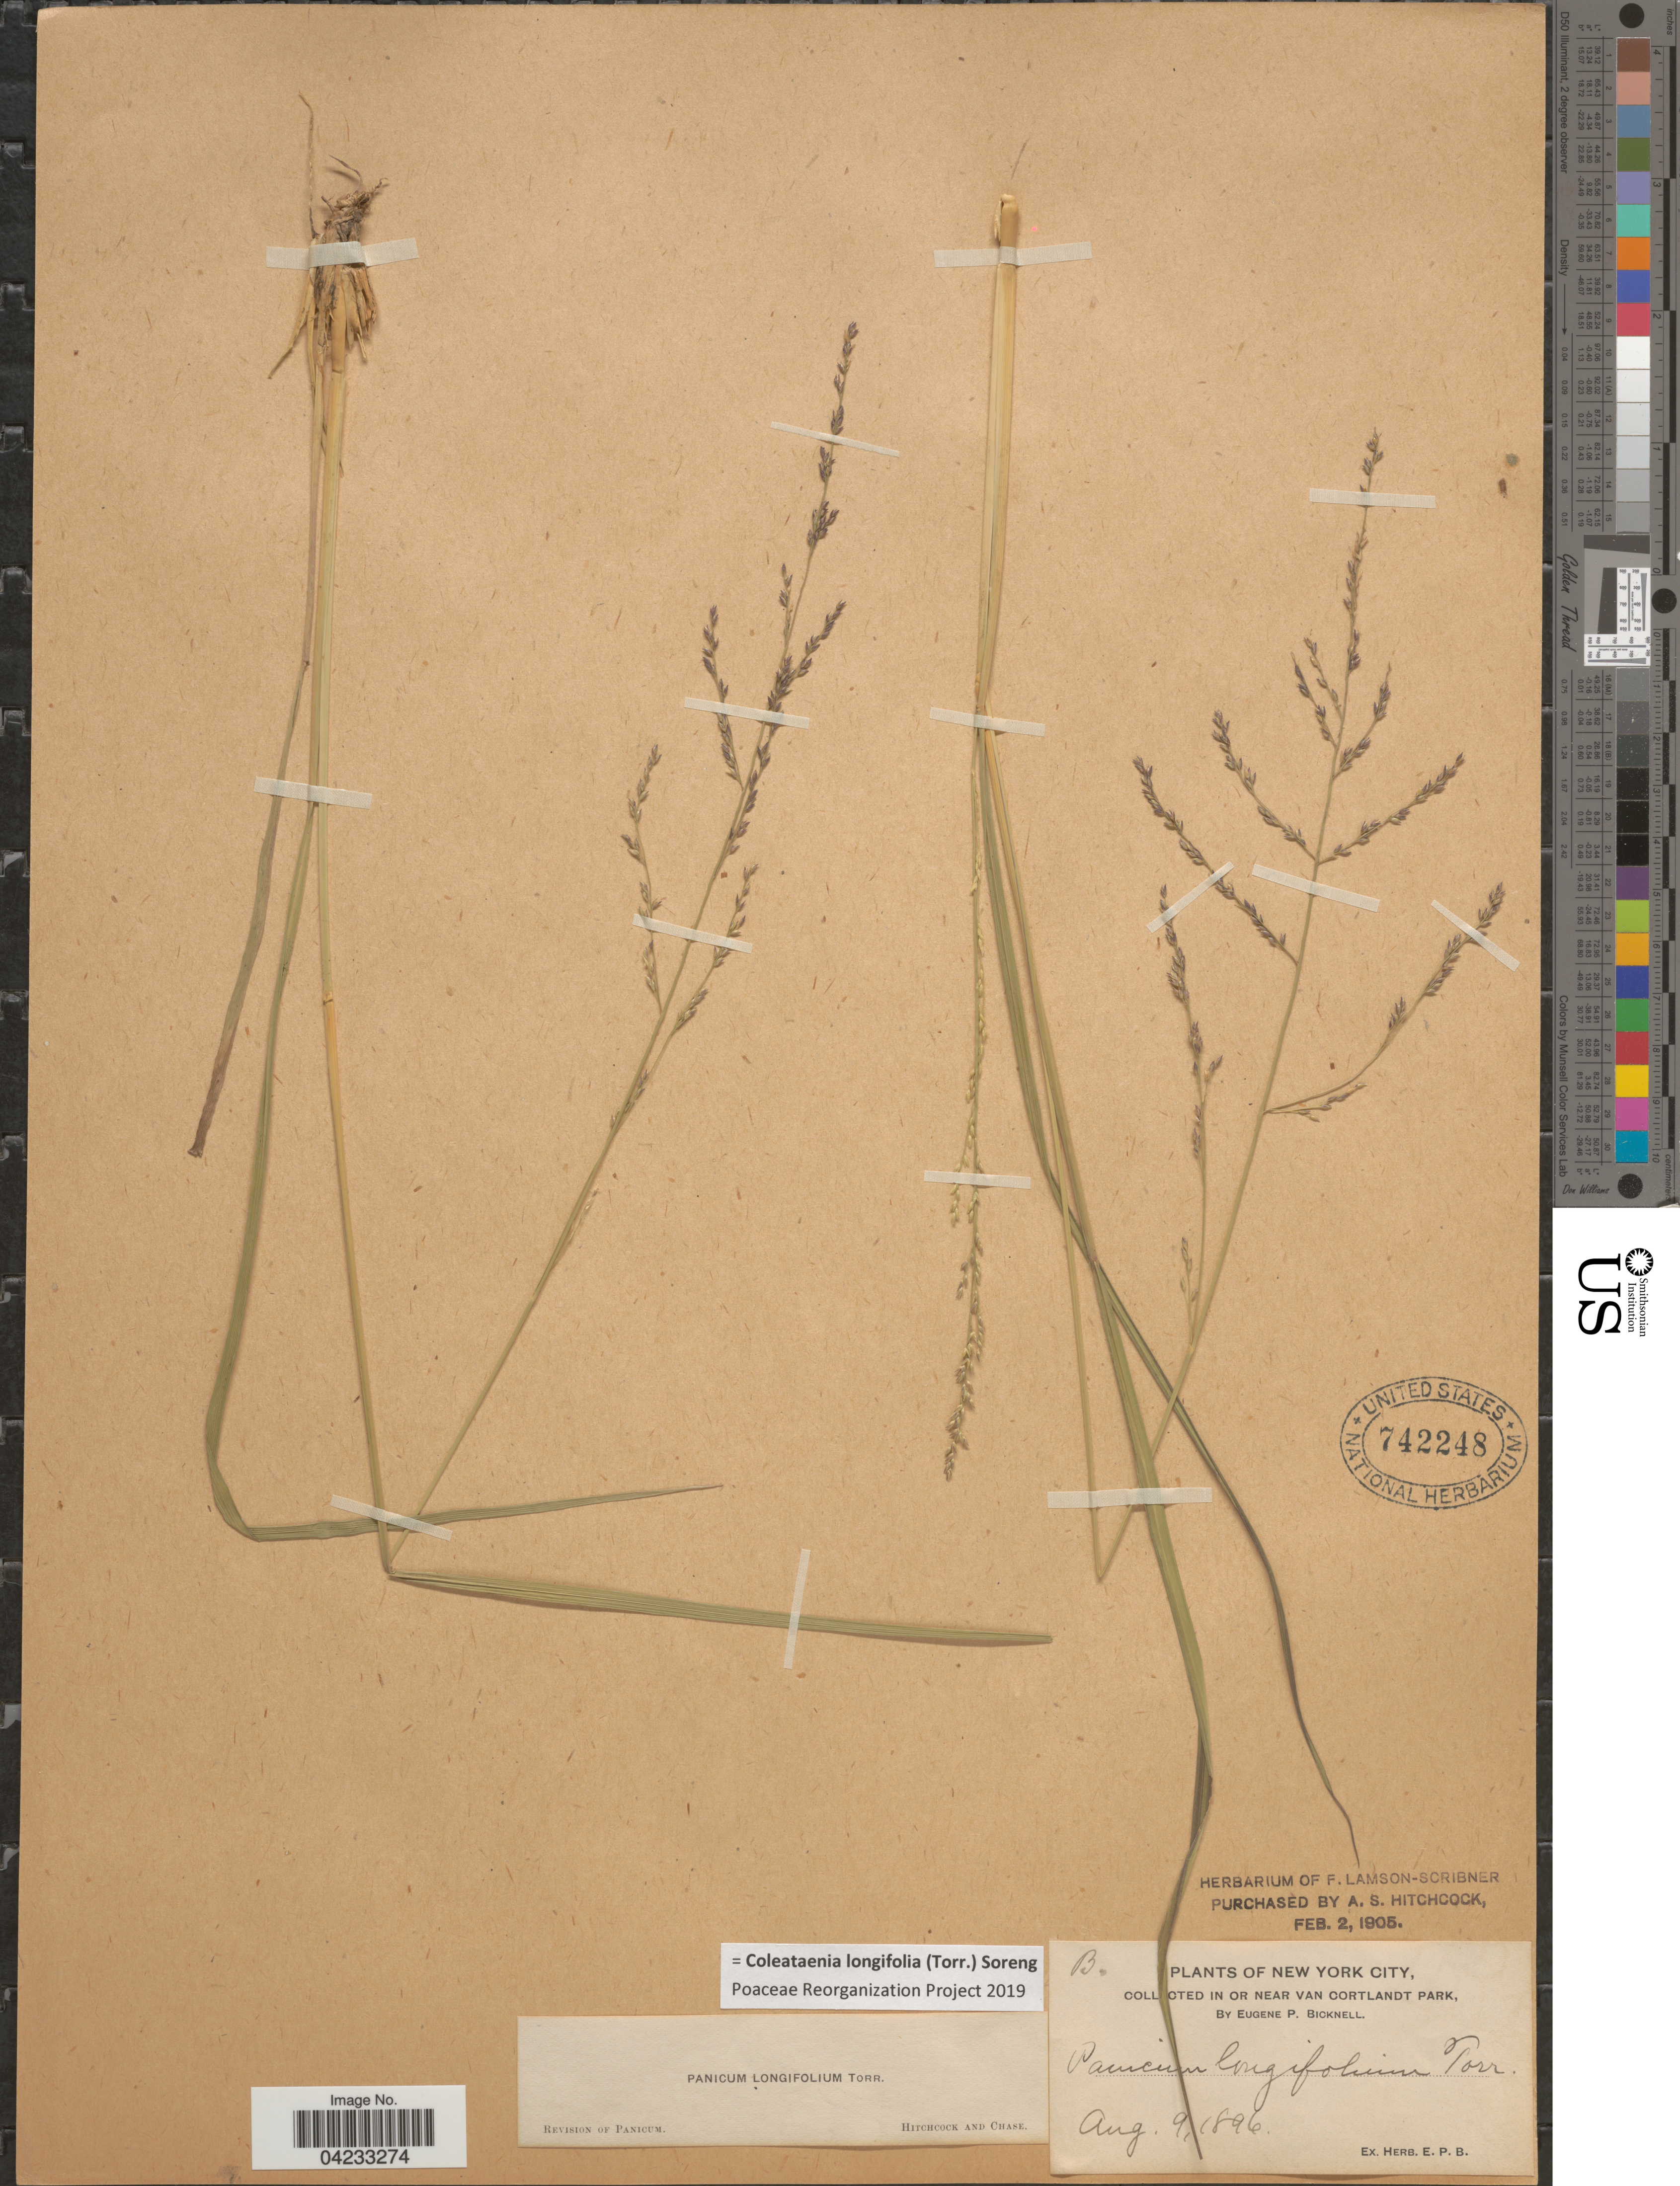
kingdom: Plantae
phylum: Tracheophyta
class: Liliopsida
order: Poales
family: Poaceae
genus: Coleataenia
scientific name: Coleataenia longifolia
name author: (Torr.) Soreng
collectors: E. P. Bicknell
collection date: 1896-08-09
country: United States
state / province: New York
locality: New York City. In or near Van Cortlandt Park.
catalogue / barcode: US 742248